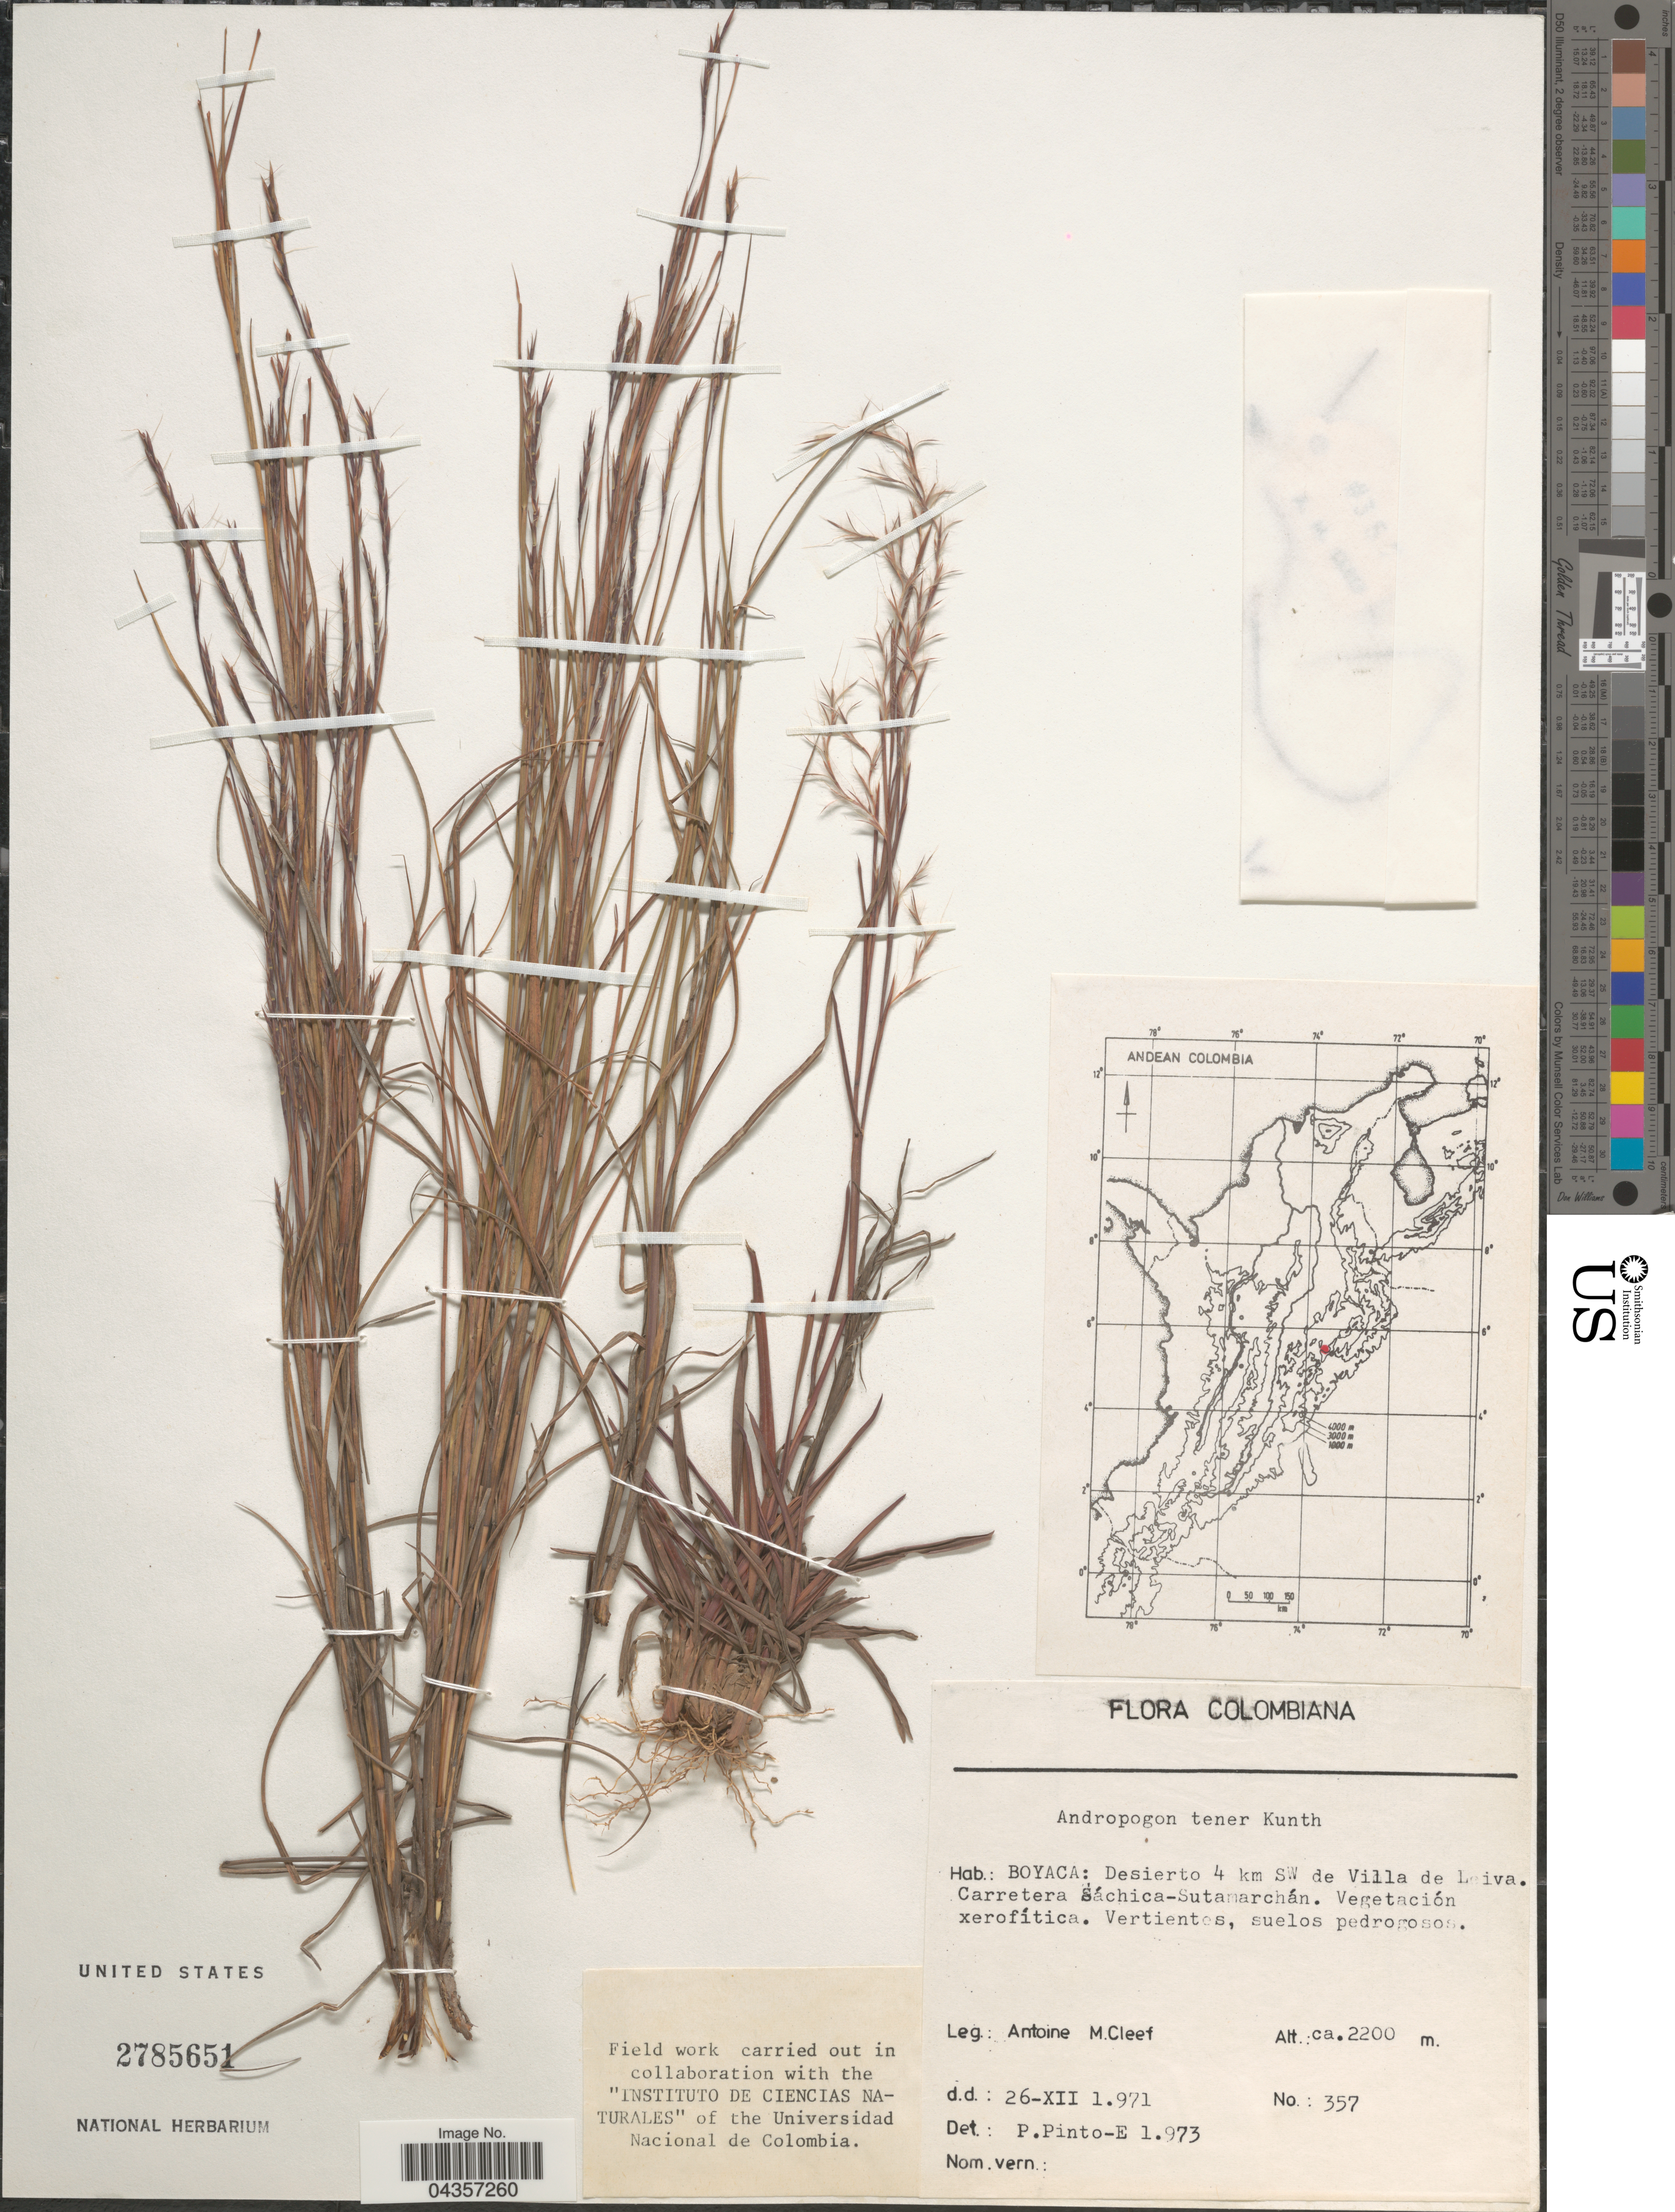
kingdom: Plantae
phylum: Tracheophyta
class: Liliopsida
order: Poales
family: Poaceae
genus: Schizachyrium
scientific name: Schizachyrium tenerum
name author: Nees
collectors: A. M. Cleef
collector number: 357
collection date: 1971-12-26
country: Colombia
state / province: Boyacá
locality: Desierto 4 km SW de Villa de Leiva. Carretera Sáchica-Sutamarchán.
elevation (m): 2200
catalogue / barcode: US 2785651